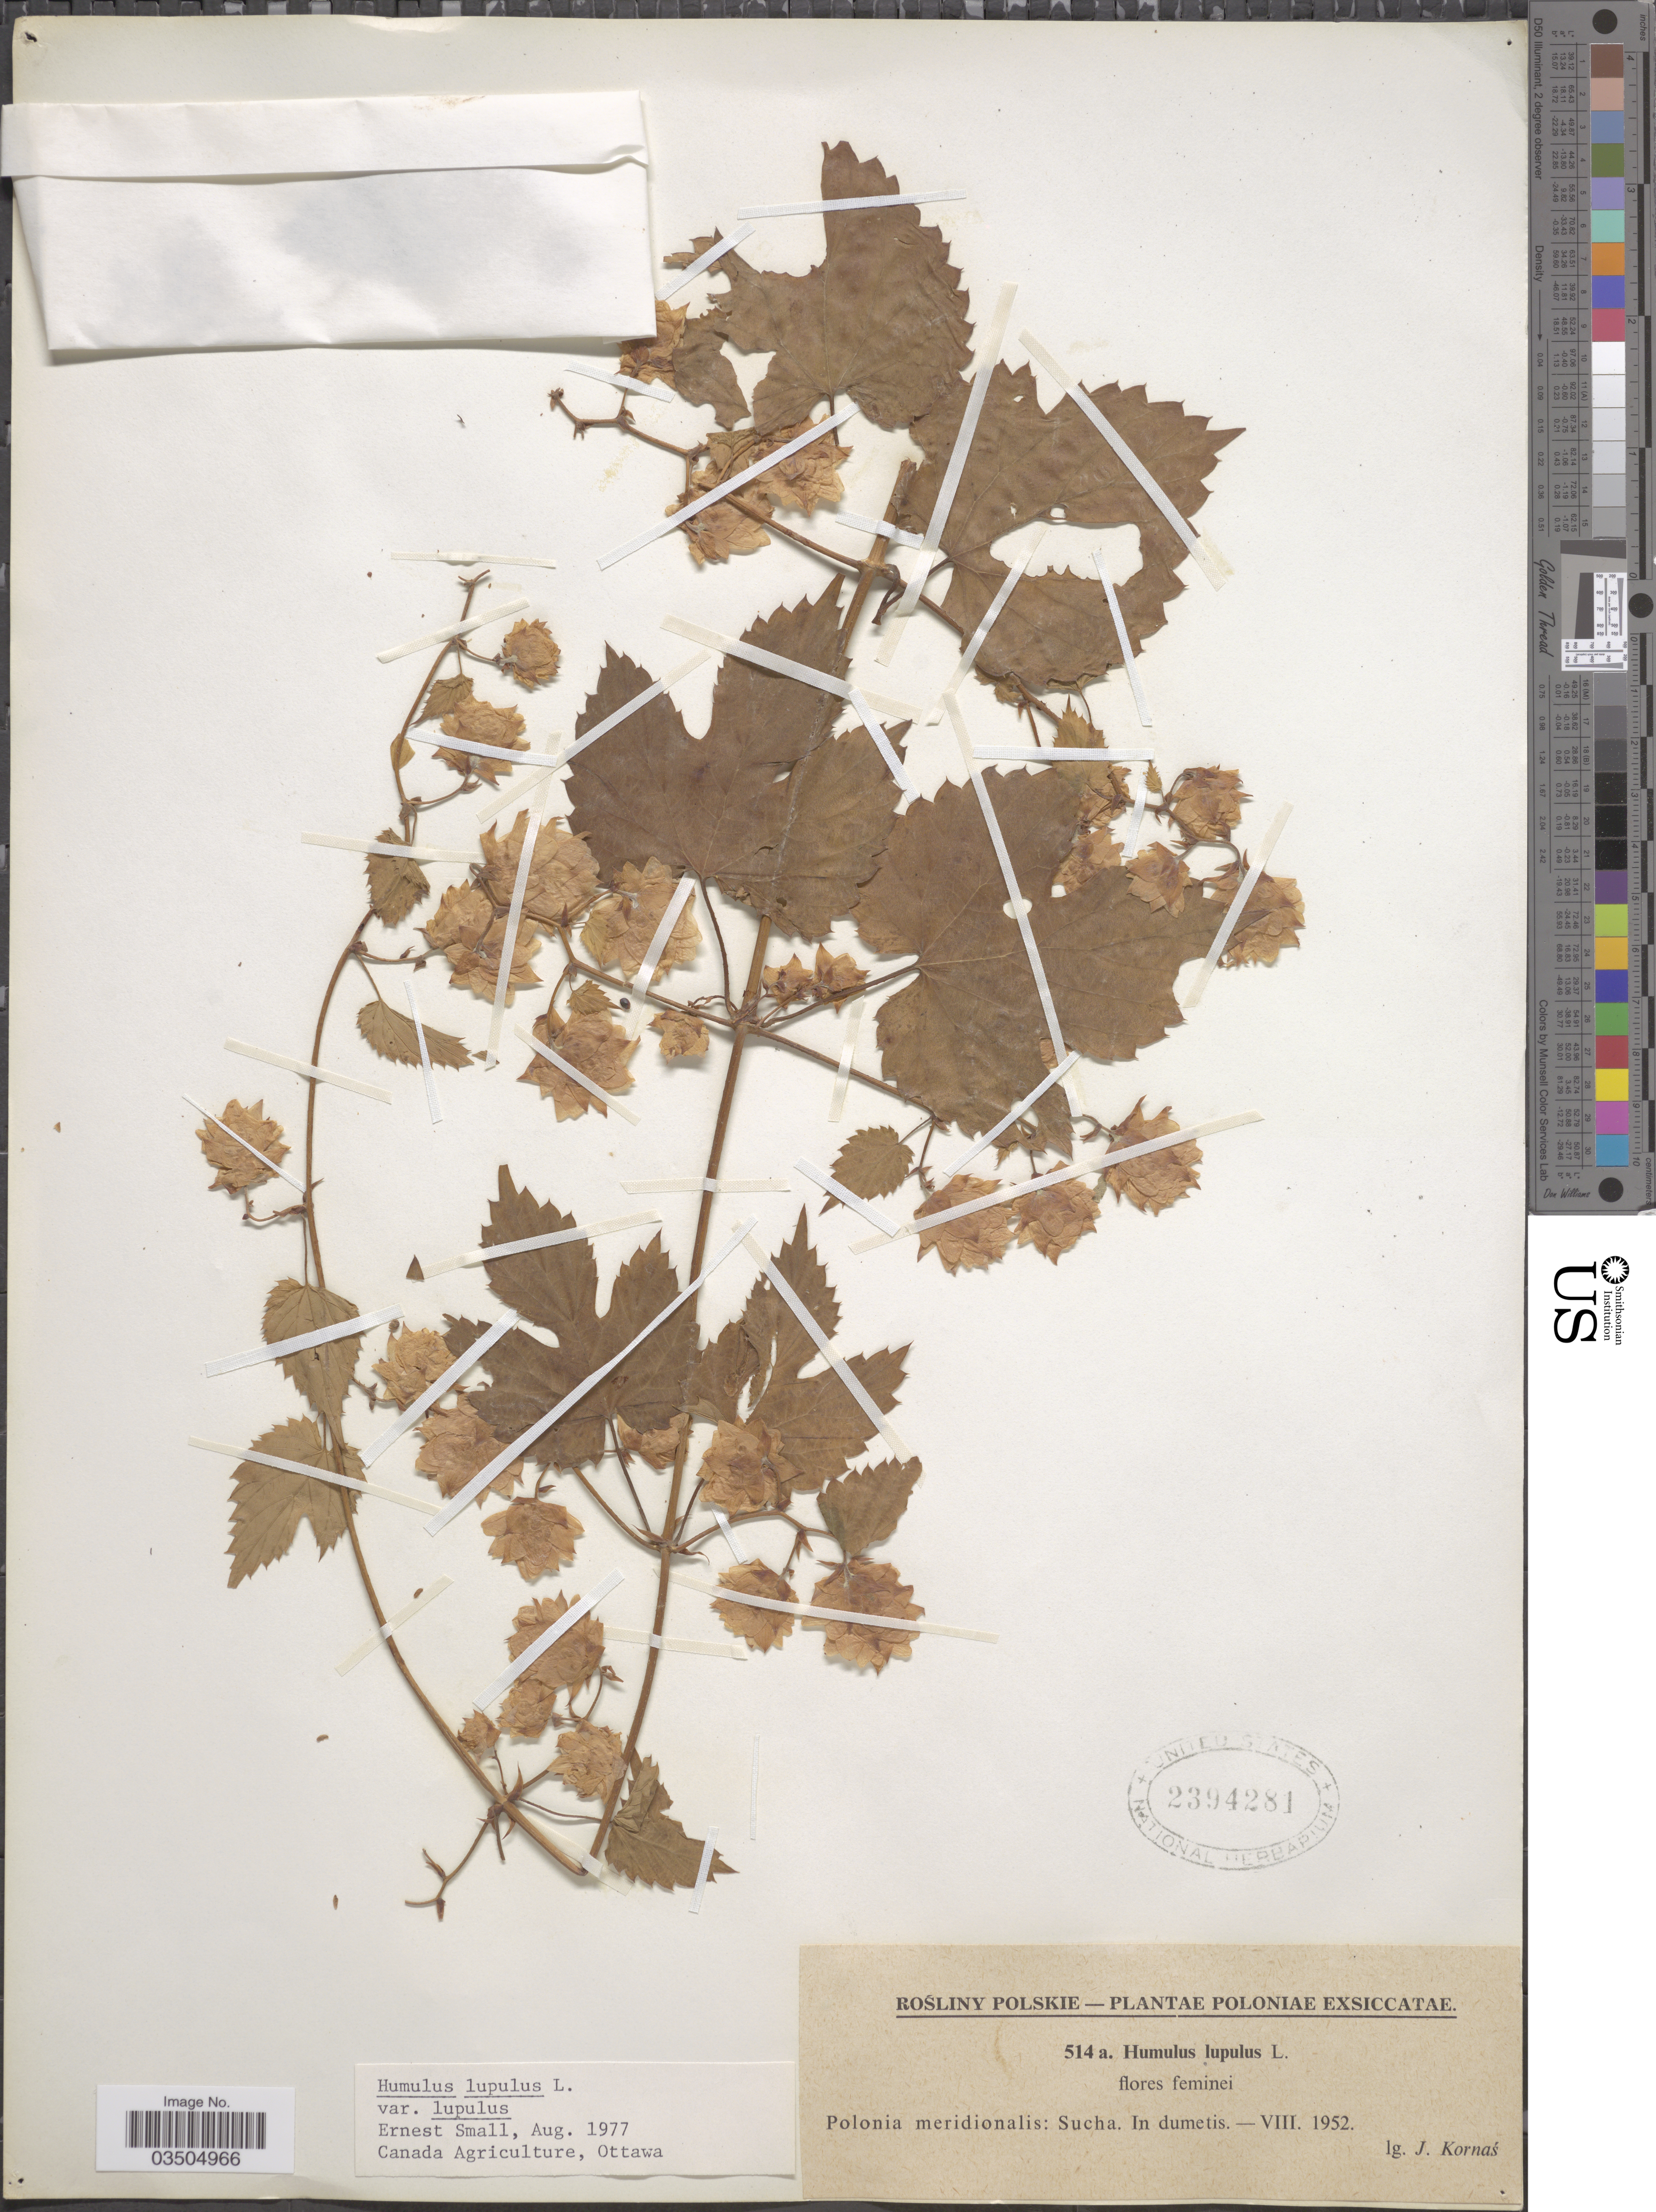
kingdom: Plantae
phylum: Tracheophyta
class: Magnoliopsida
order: Rosales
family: Cannabaceae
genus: Humulus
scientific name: Humulus lupulus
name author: L.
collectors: J. Kornas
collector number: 514a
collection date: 1952-08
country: Poland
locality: Rosliny Polskie, Poloniæ. Polonia meridionalis: Sucha. In dumetis.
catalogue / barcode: US 2394281